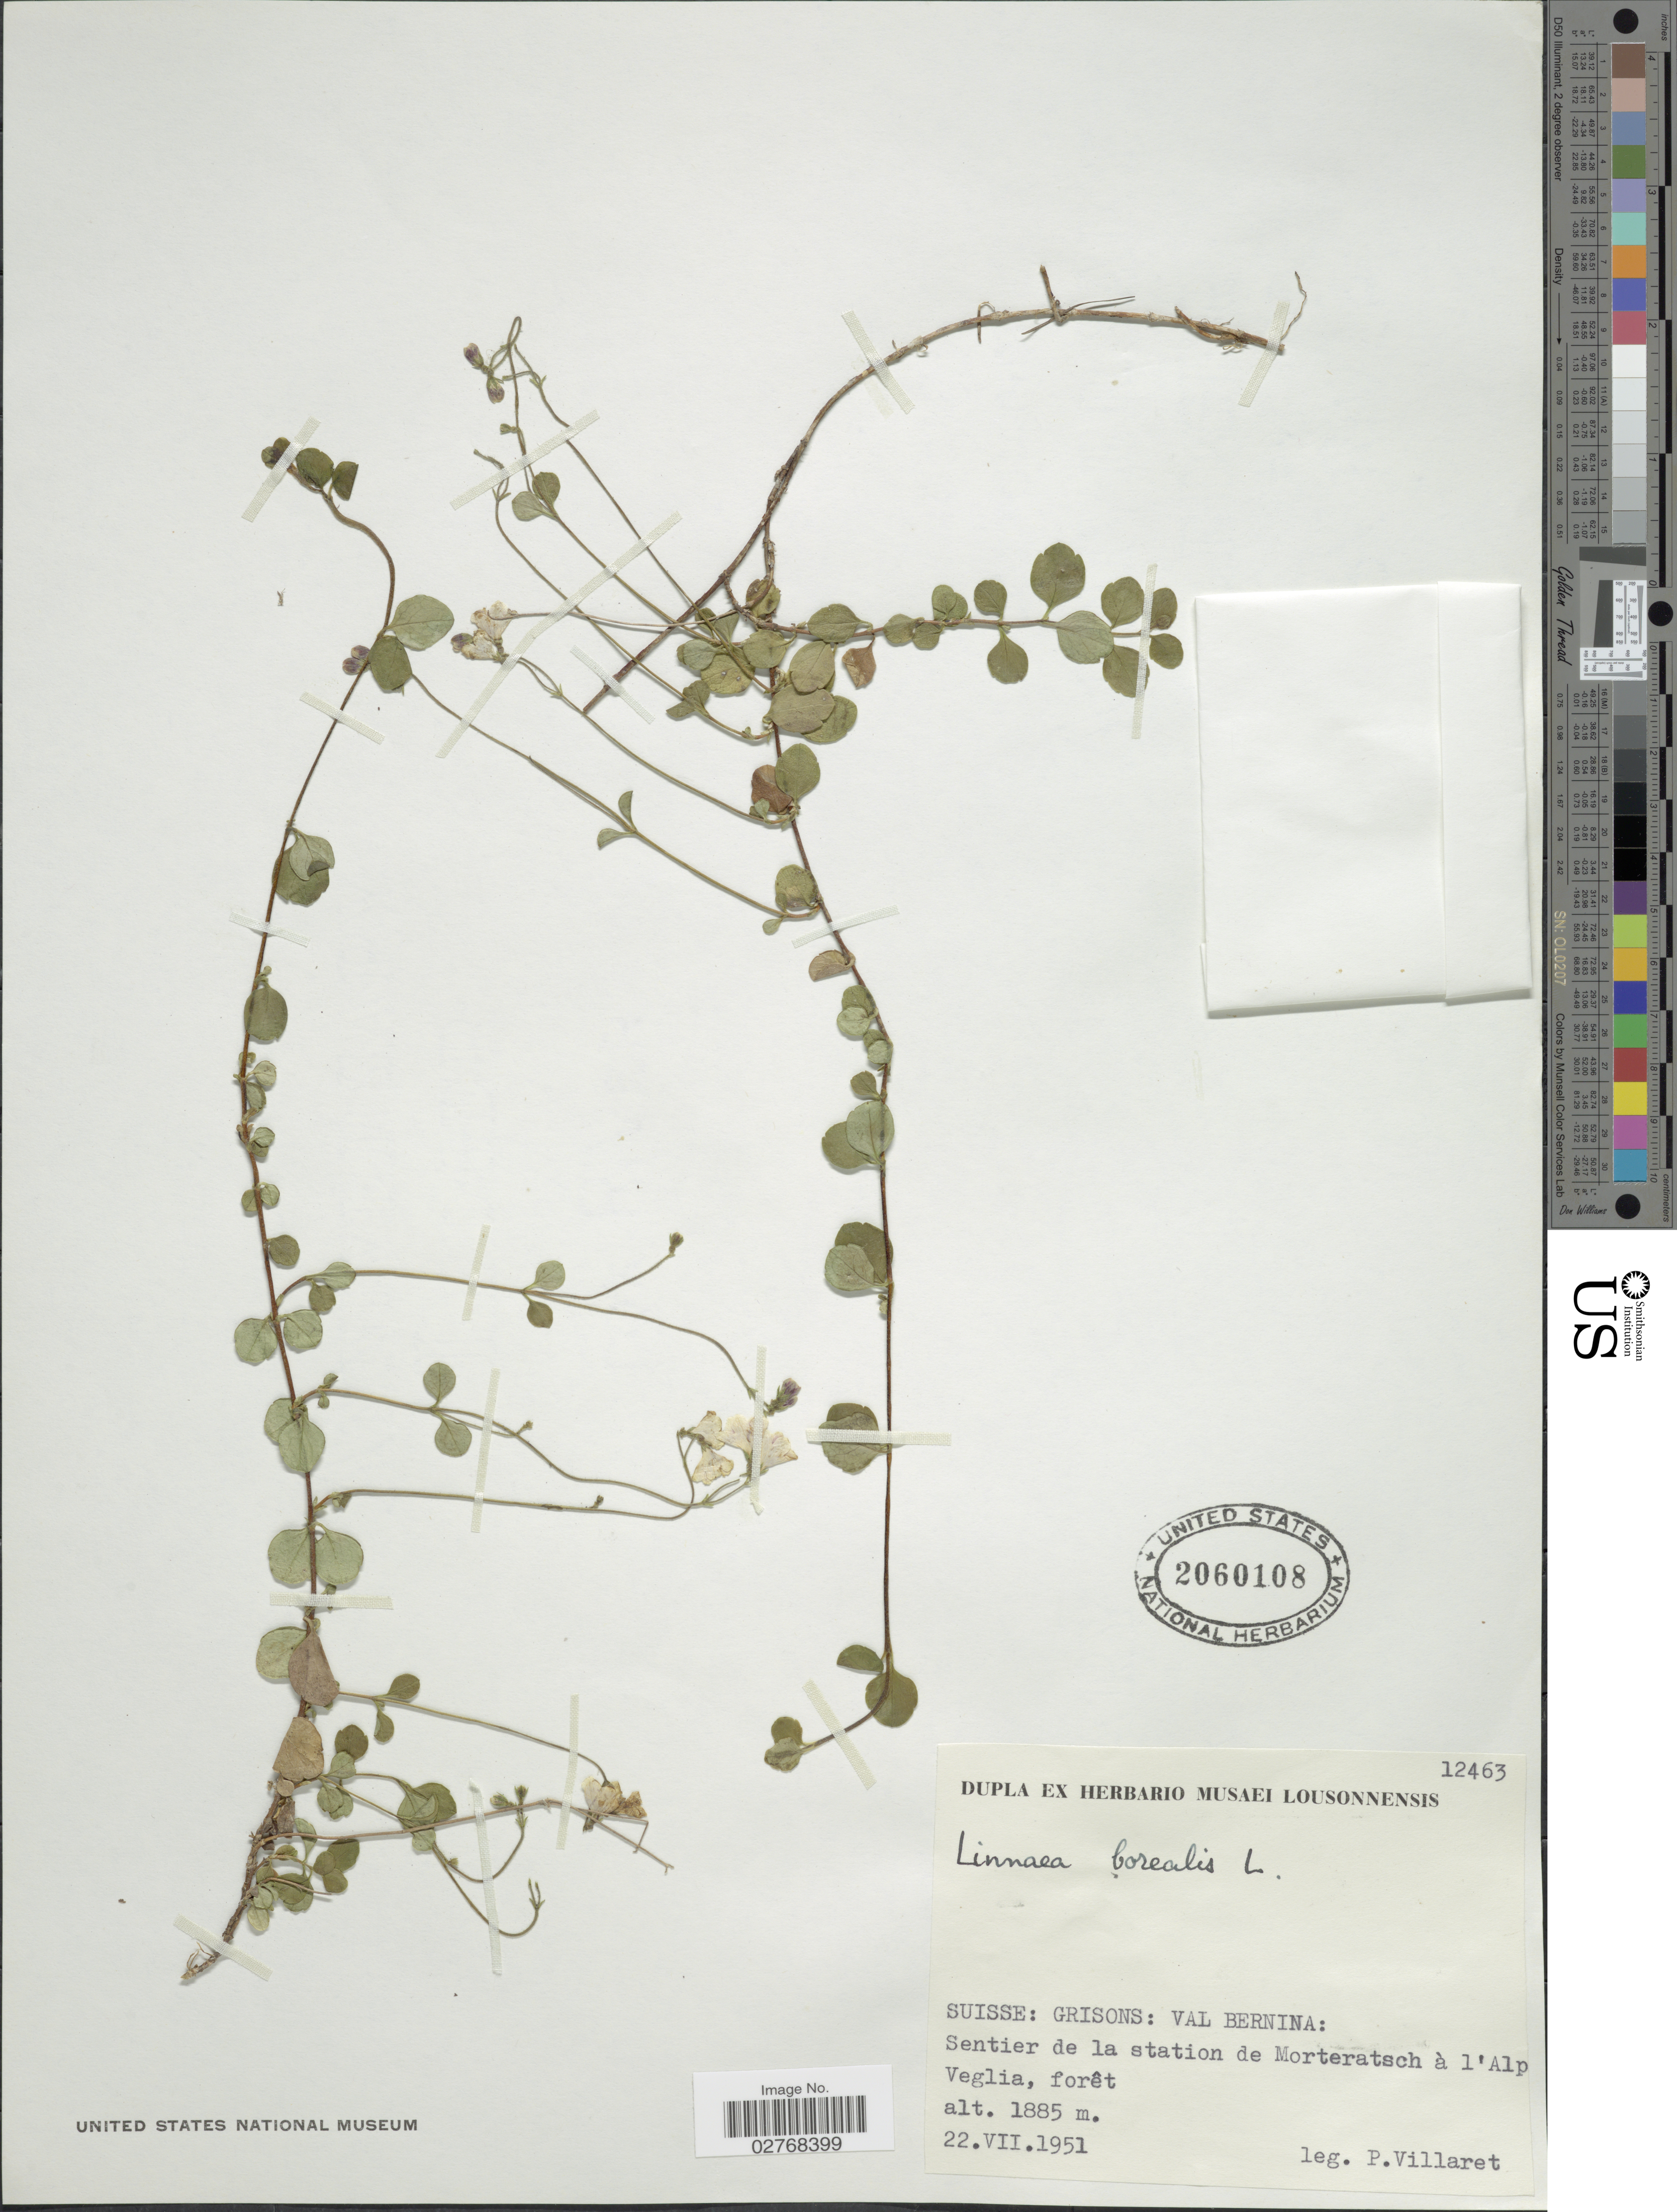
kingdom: Plantae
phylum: Tracheophyta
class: Magnoliopsida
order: Dipsacales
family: Caprifoliaceae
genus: Linnaea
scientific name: Linnaea borealis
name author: L.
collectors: P. Villaret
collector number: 12463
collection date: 1951-07-22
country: Switzerland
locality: Suisse: Grisons: Val Bernina: Sentier de la station de Morteratsch à l' Alp Veglia.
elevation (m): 1885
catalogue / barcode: US 2060108